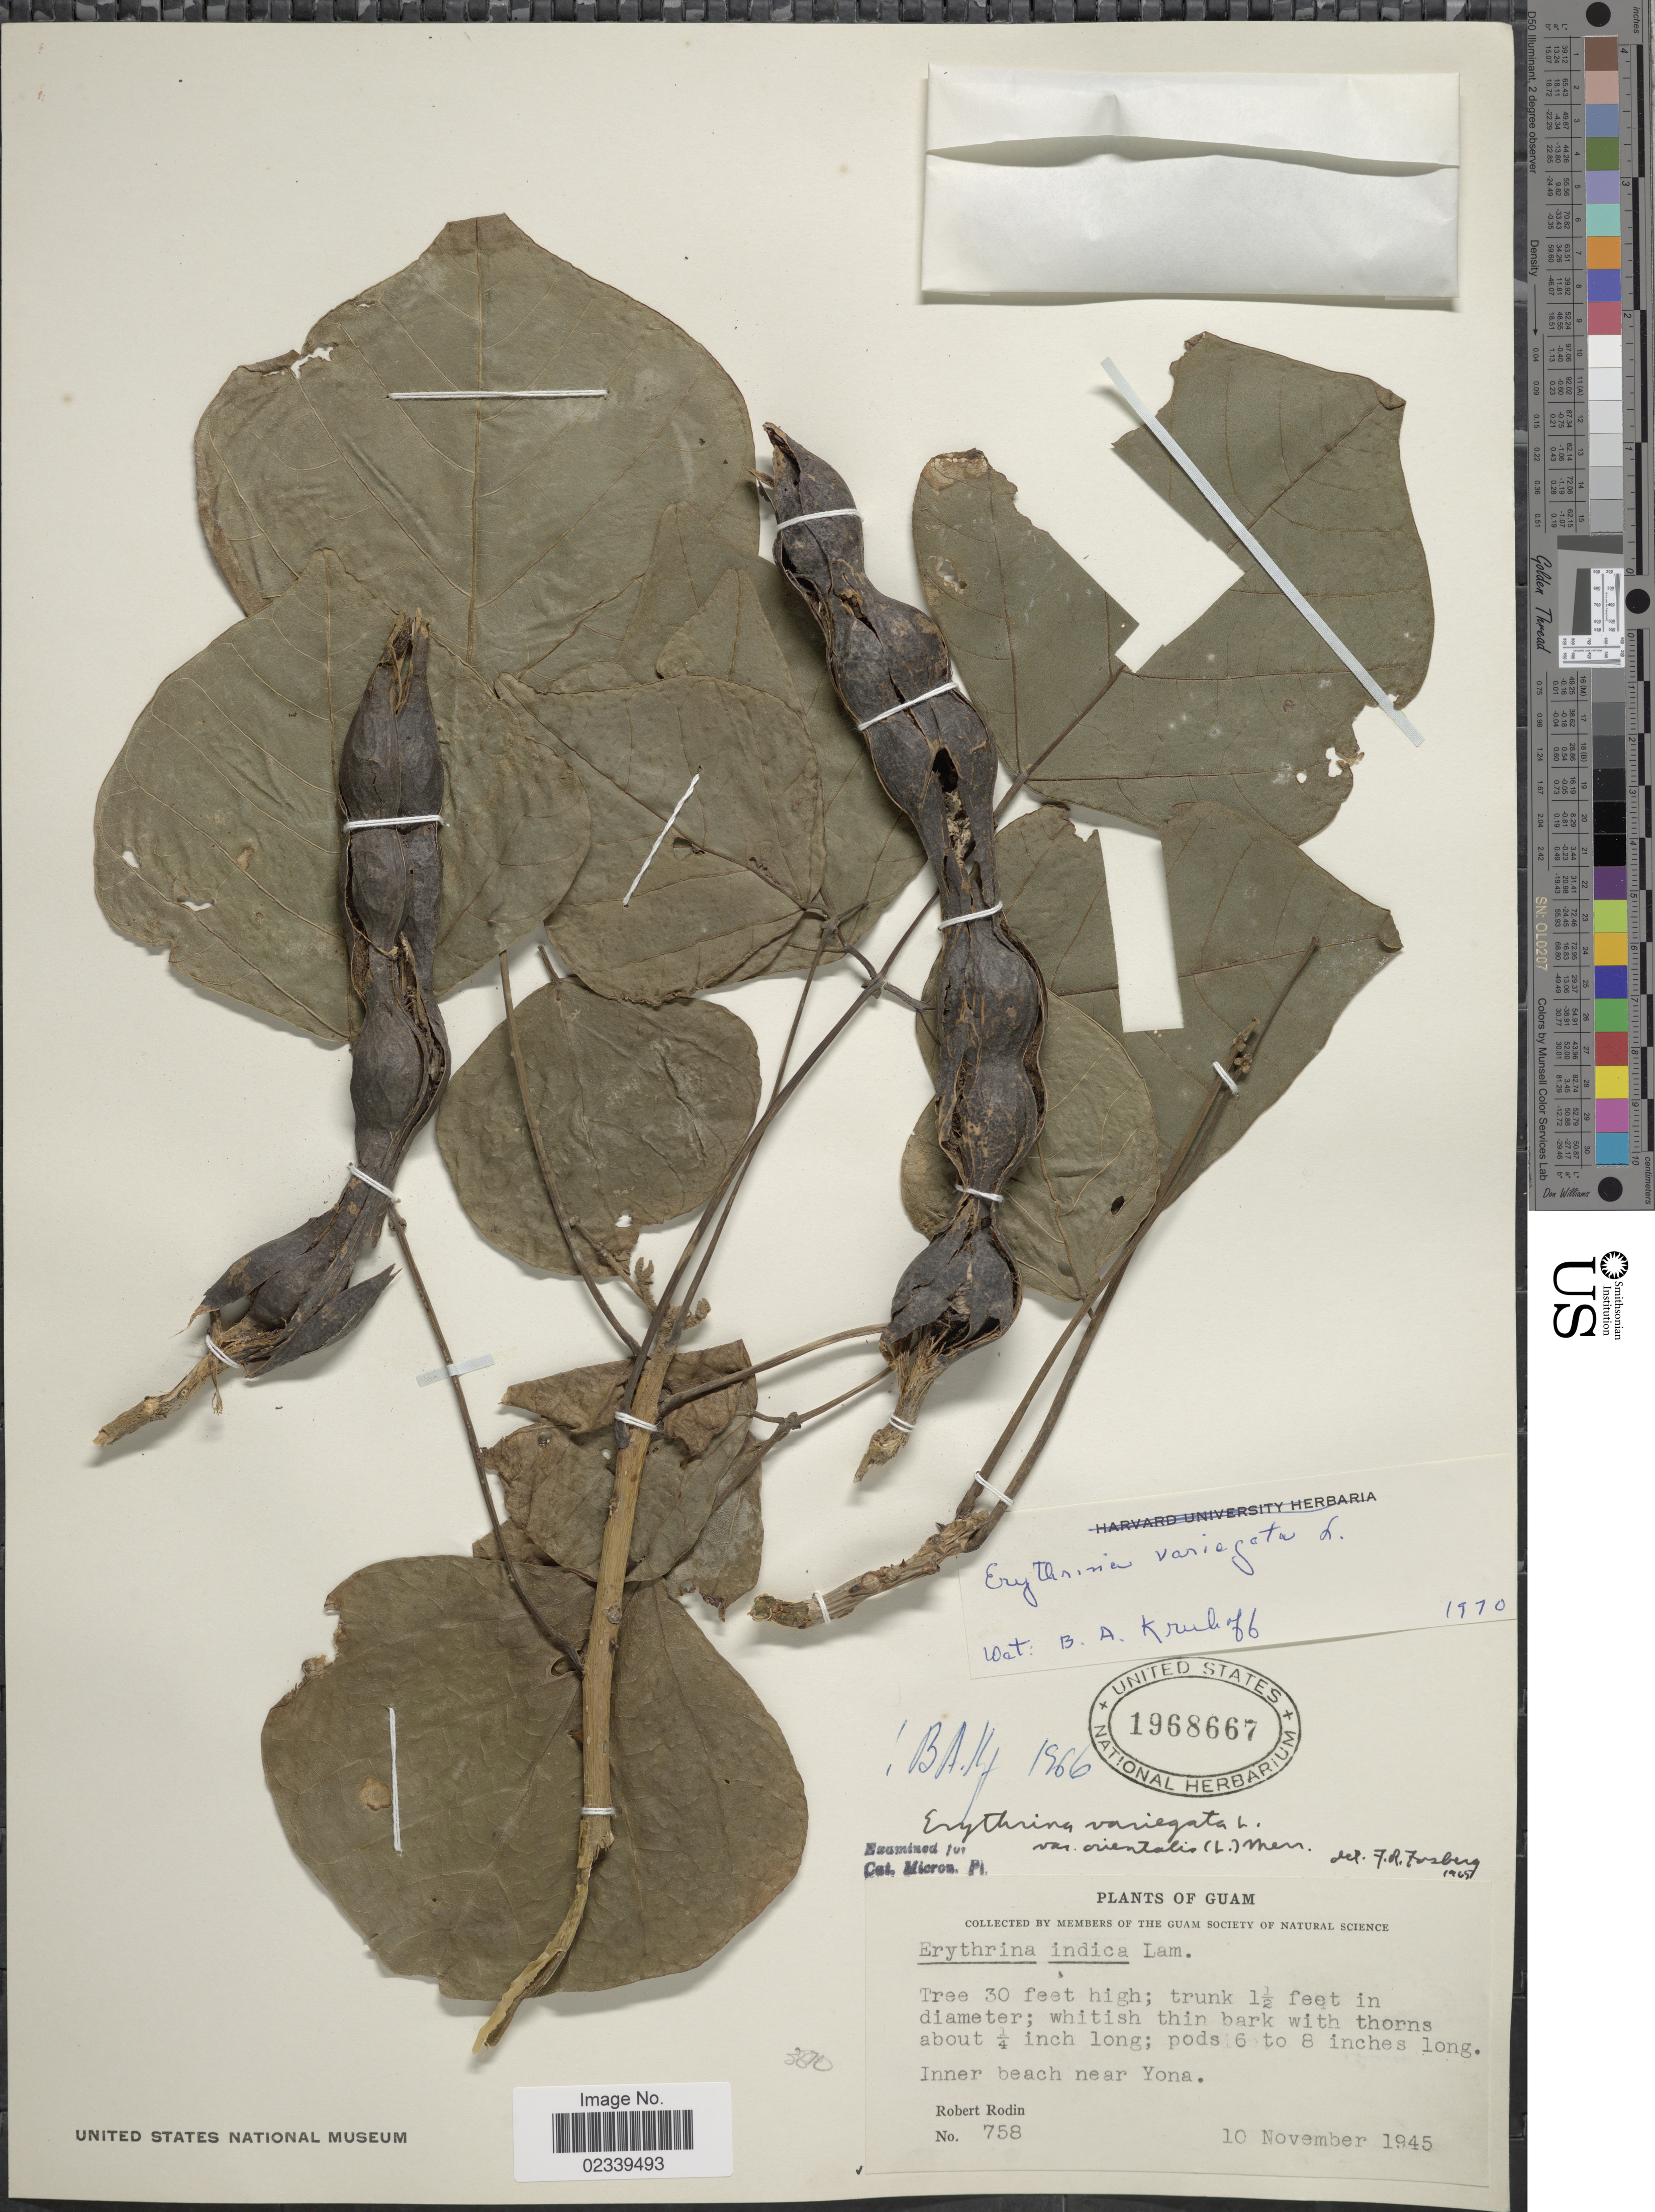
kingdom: Plantae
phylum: Tracheophyta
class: Magnoliopsida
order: Fabales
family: Fabaceae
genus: Erythrina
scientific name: Erythrina variegata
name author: L.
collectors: R. Rodin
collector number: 758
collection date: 1945-11-10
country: Guam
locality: Inner beach near Yona, Guam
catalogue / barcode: US 1968667